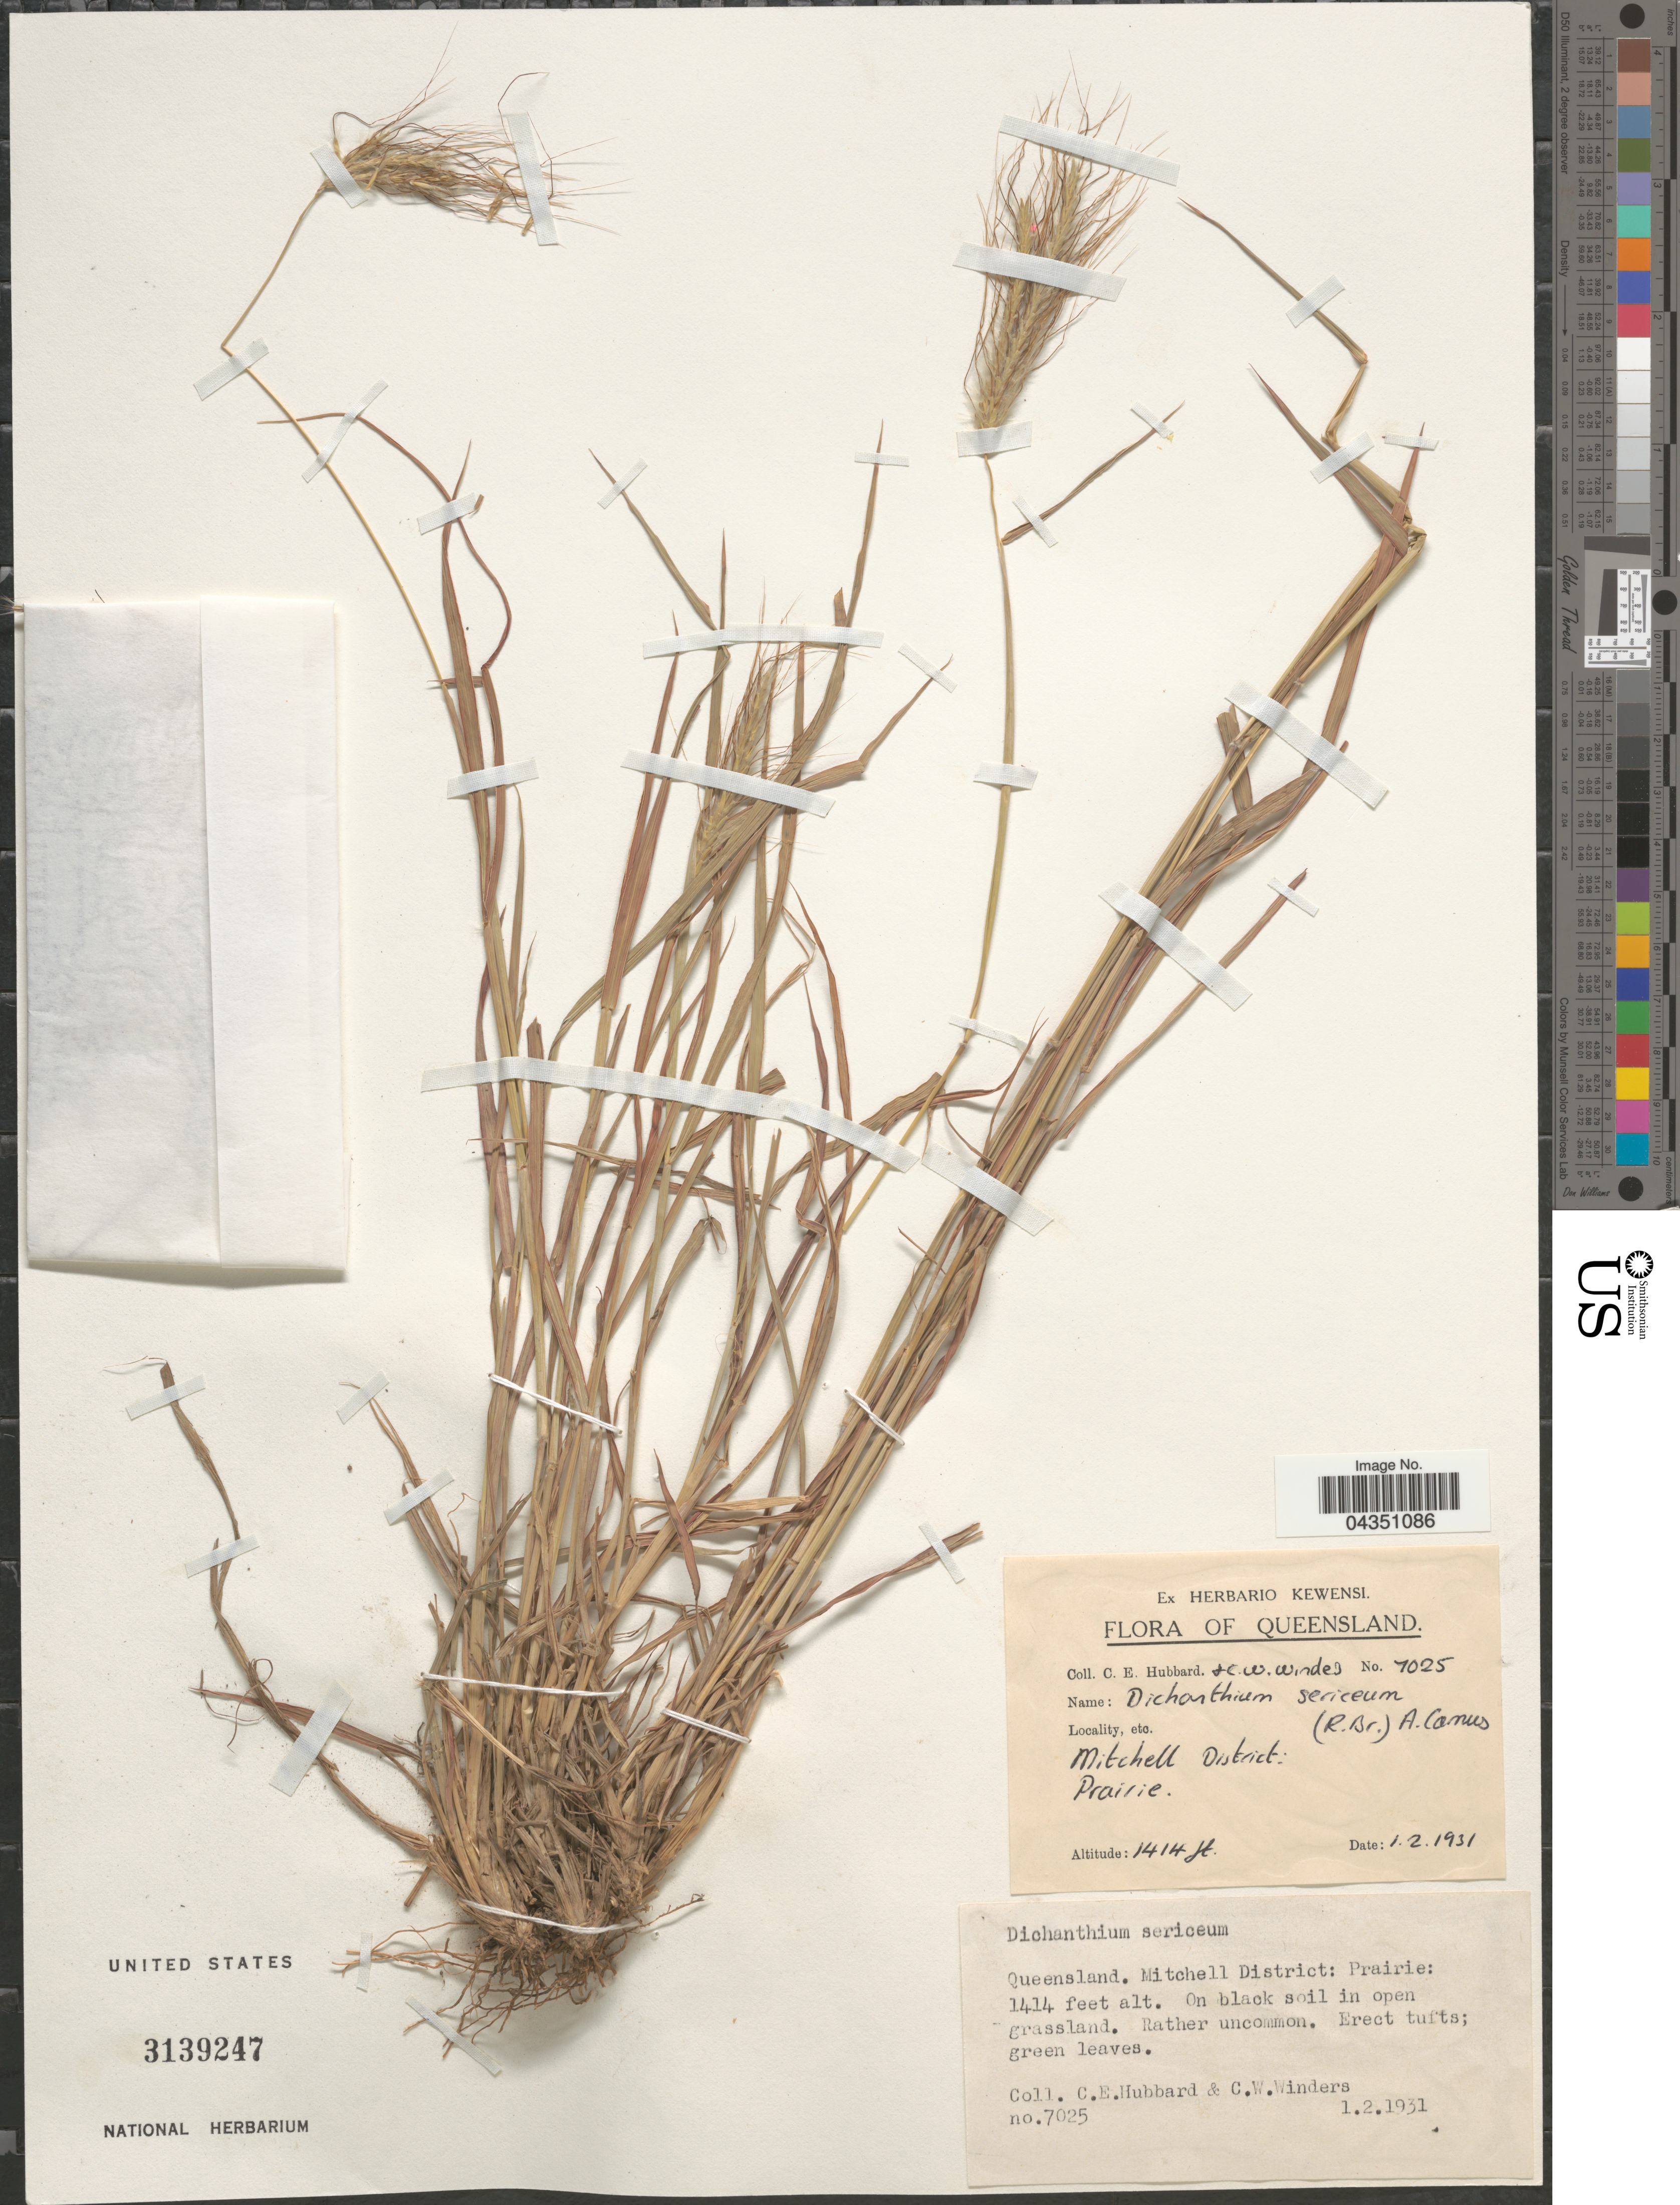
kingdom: Plantae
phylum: Tracheophyta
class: Liliopsida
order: Poales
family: Poaceae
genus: Dichanthium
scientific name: Dichanthium sericeum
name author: (R. Br.) A. Camus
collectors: C. E. Hubbard & C. Winders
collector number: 7025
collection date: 1931-02-01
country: Australia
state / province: Queensland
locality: Mitchell District: Prairie. On black soil in open grassland.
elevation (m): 431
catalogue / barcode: US 3139247